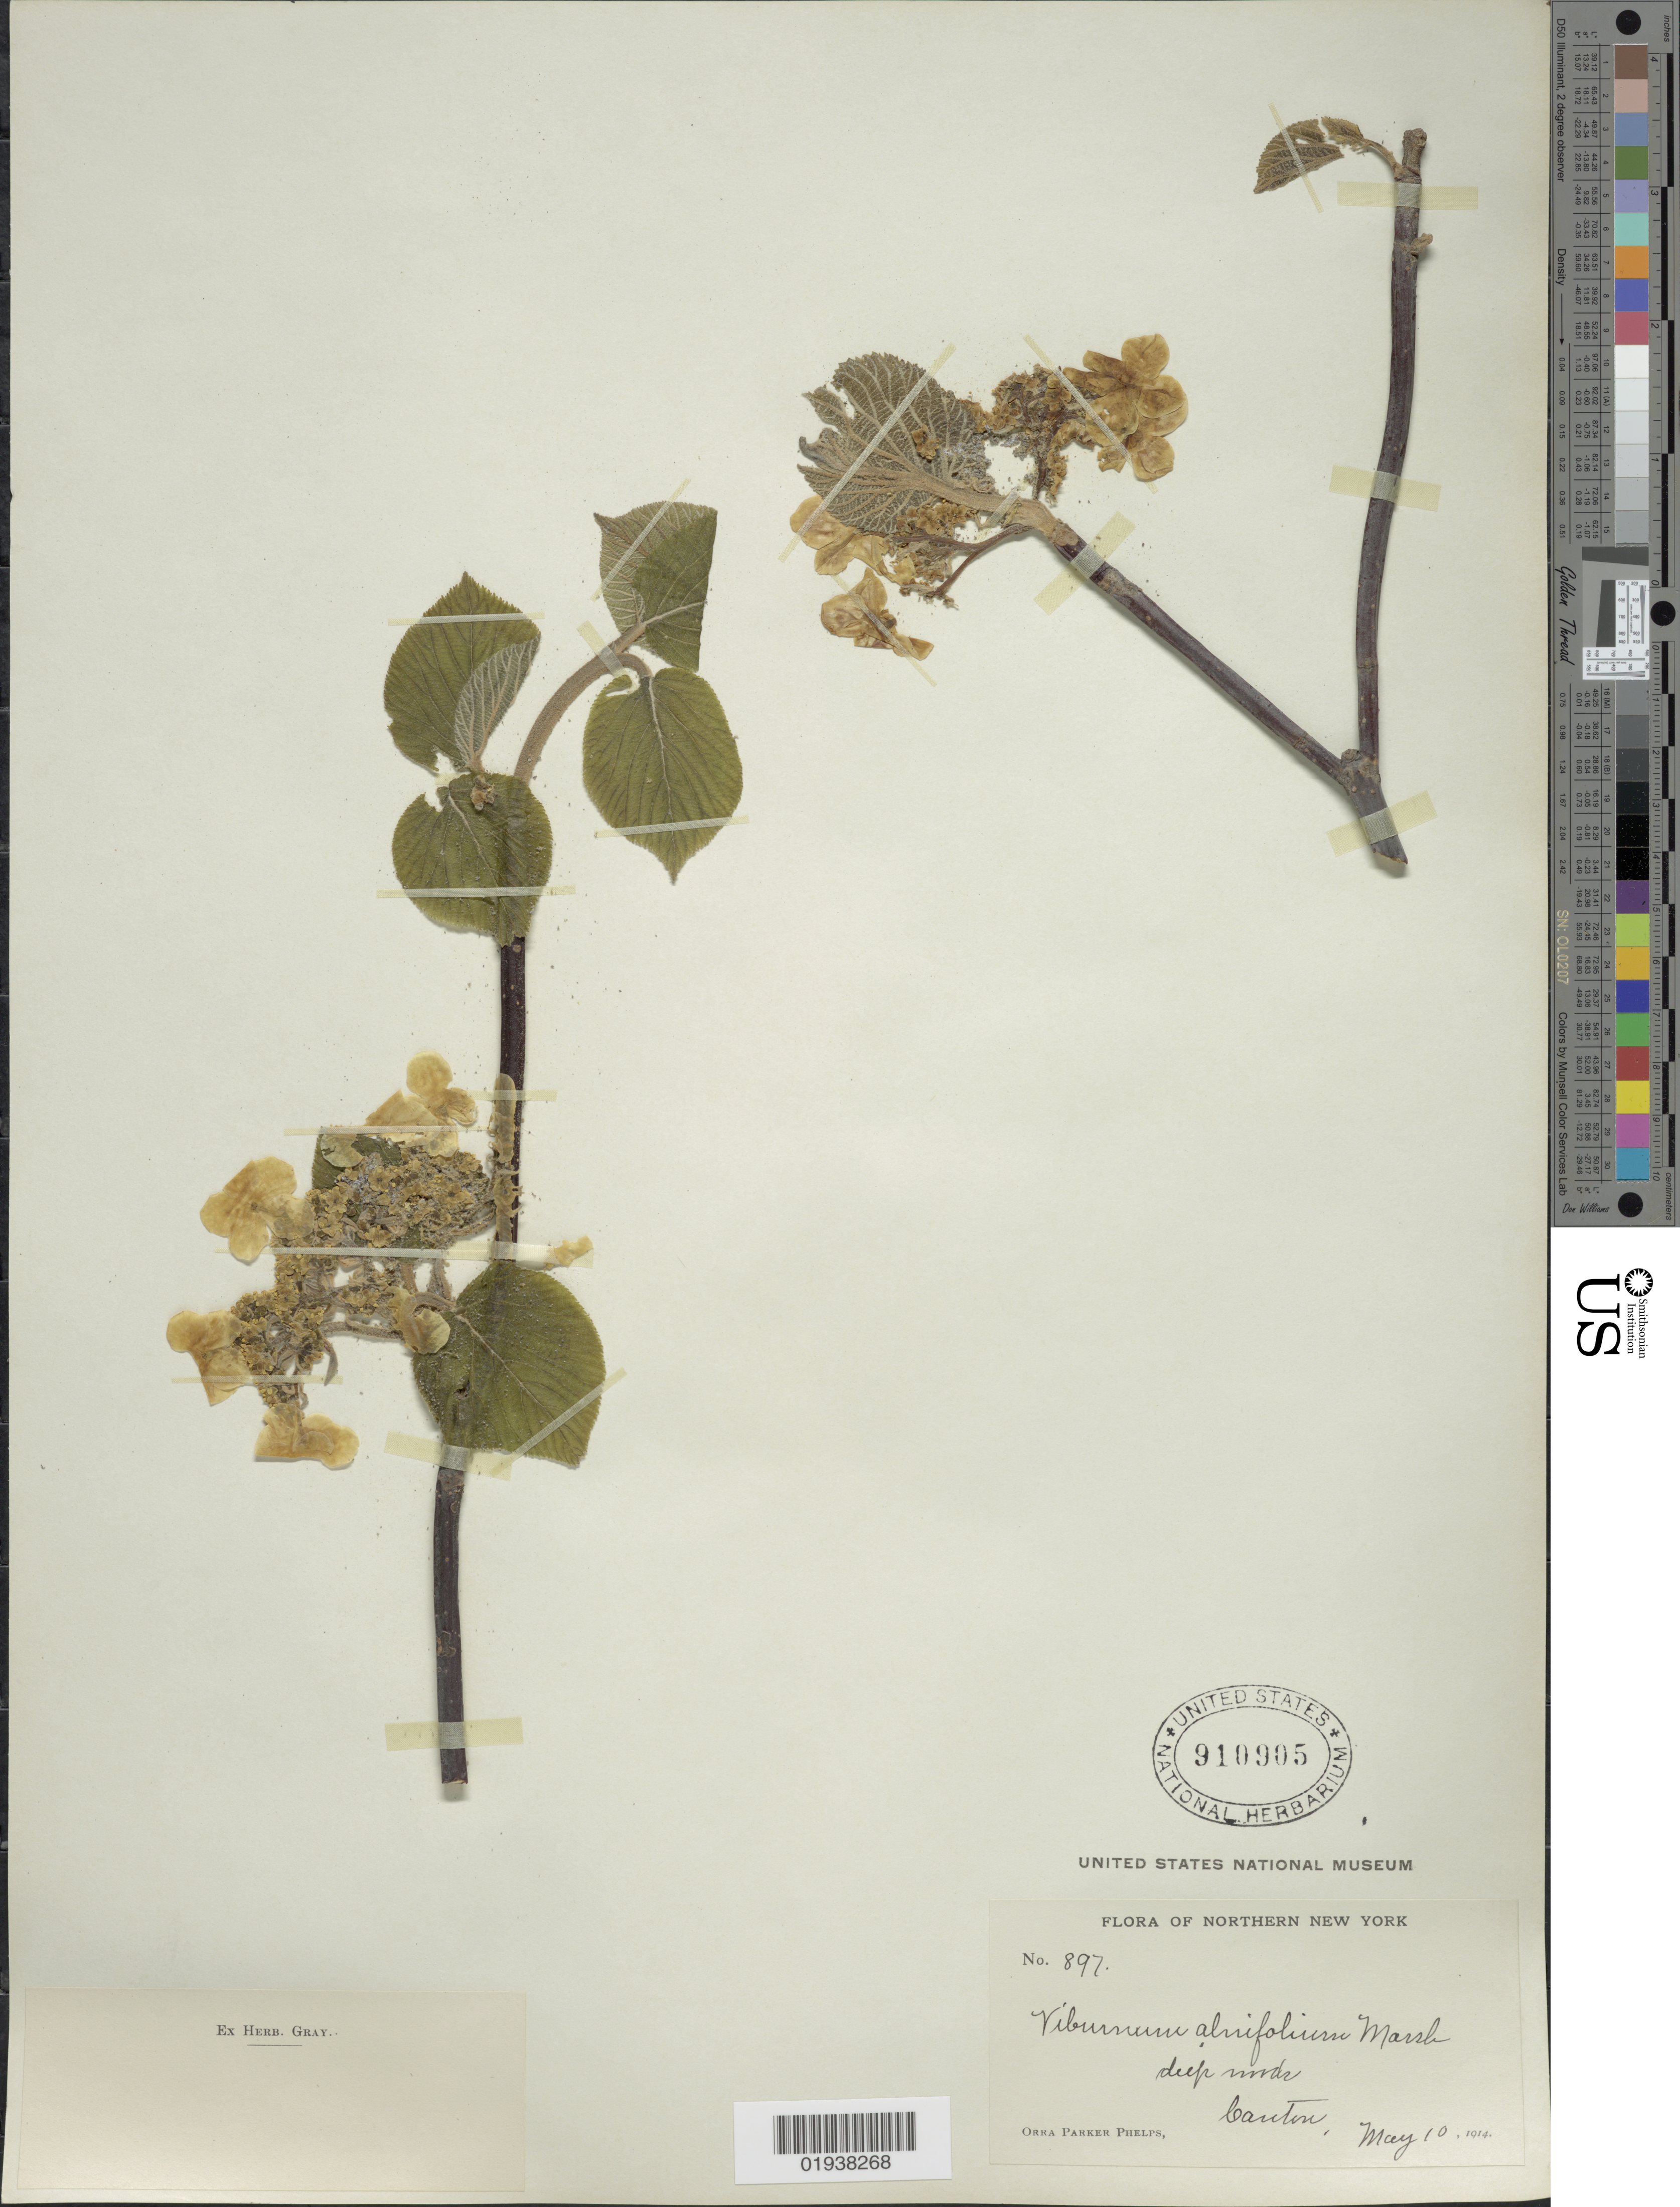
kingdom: Plantae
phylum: Tracheophyta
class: Magnoliopsida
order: Dipsacales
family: Viburnaceae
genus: Viburnum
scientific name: Viburnum alnifolium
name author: Marshall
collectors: O. P. Phelps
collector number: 897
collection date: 1914-05-10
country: United States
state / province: New York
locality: Northern New York. Canton.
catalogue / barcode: US 910905